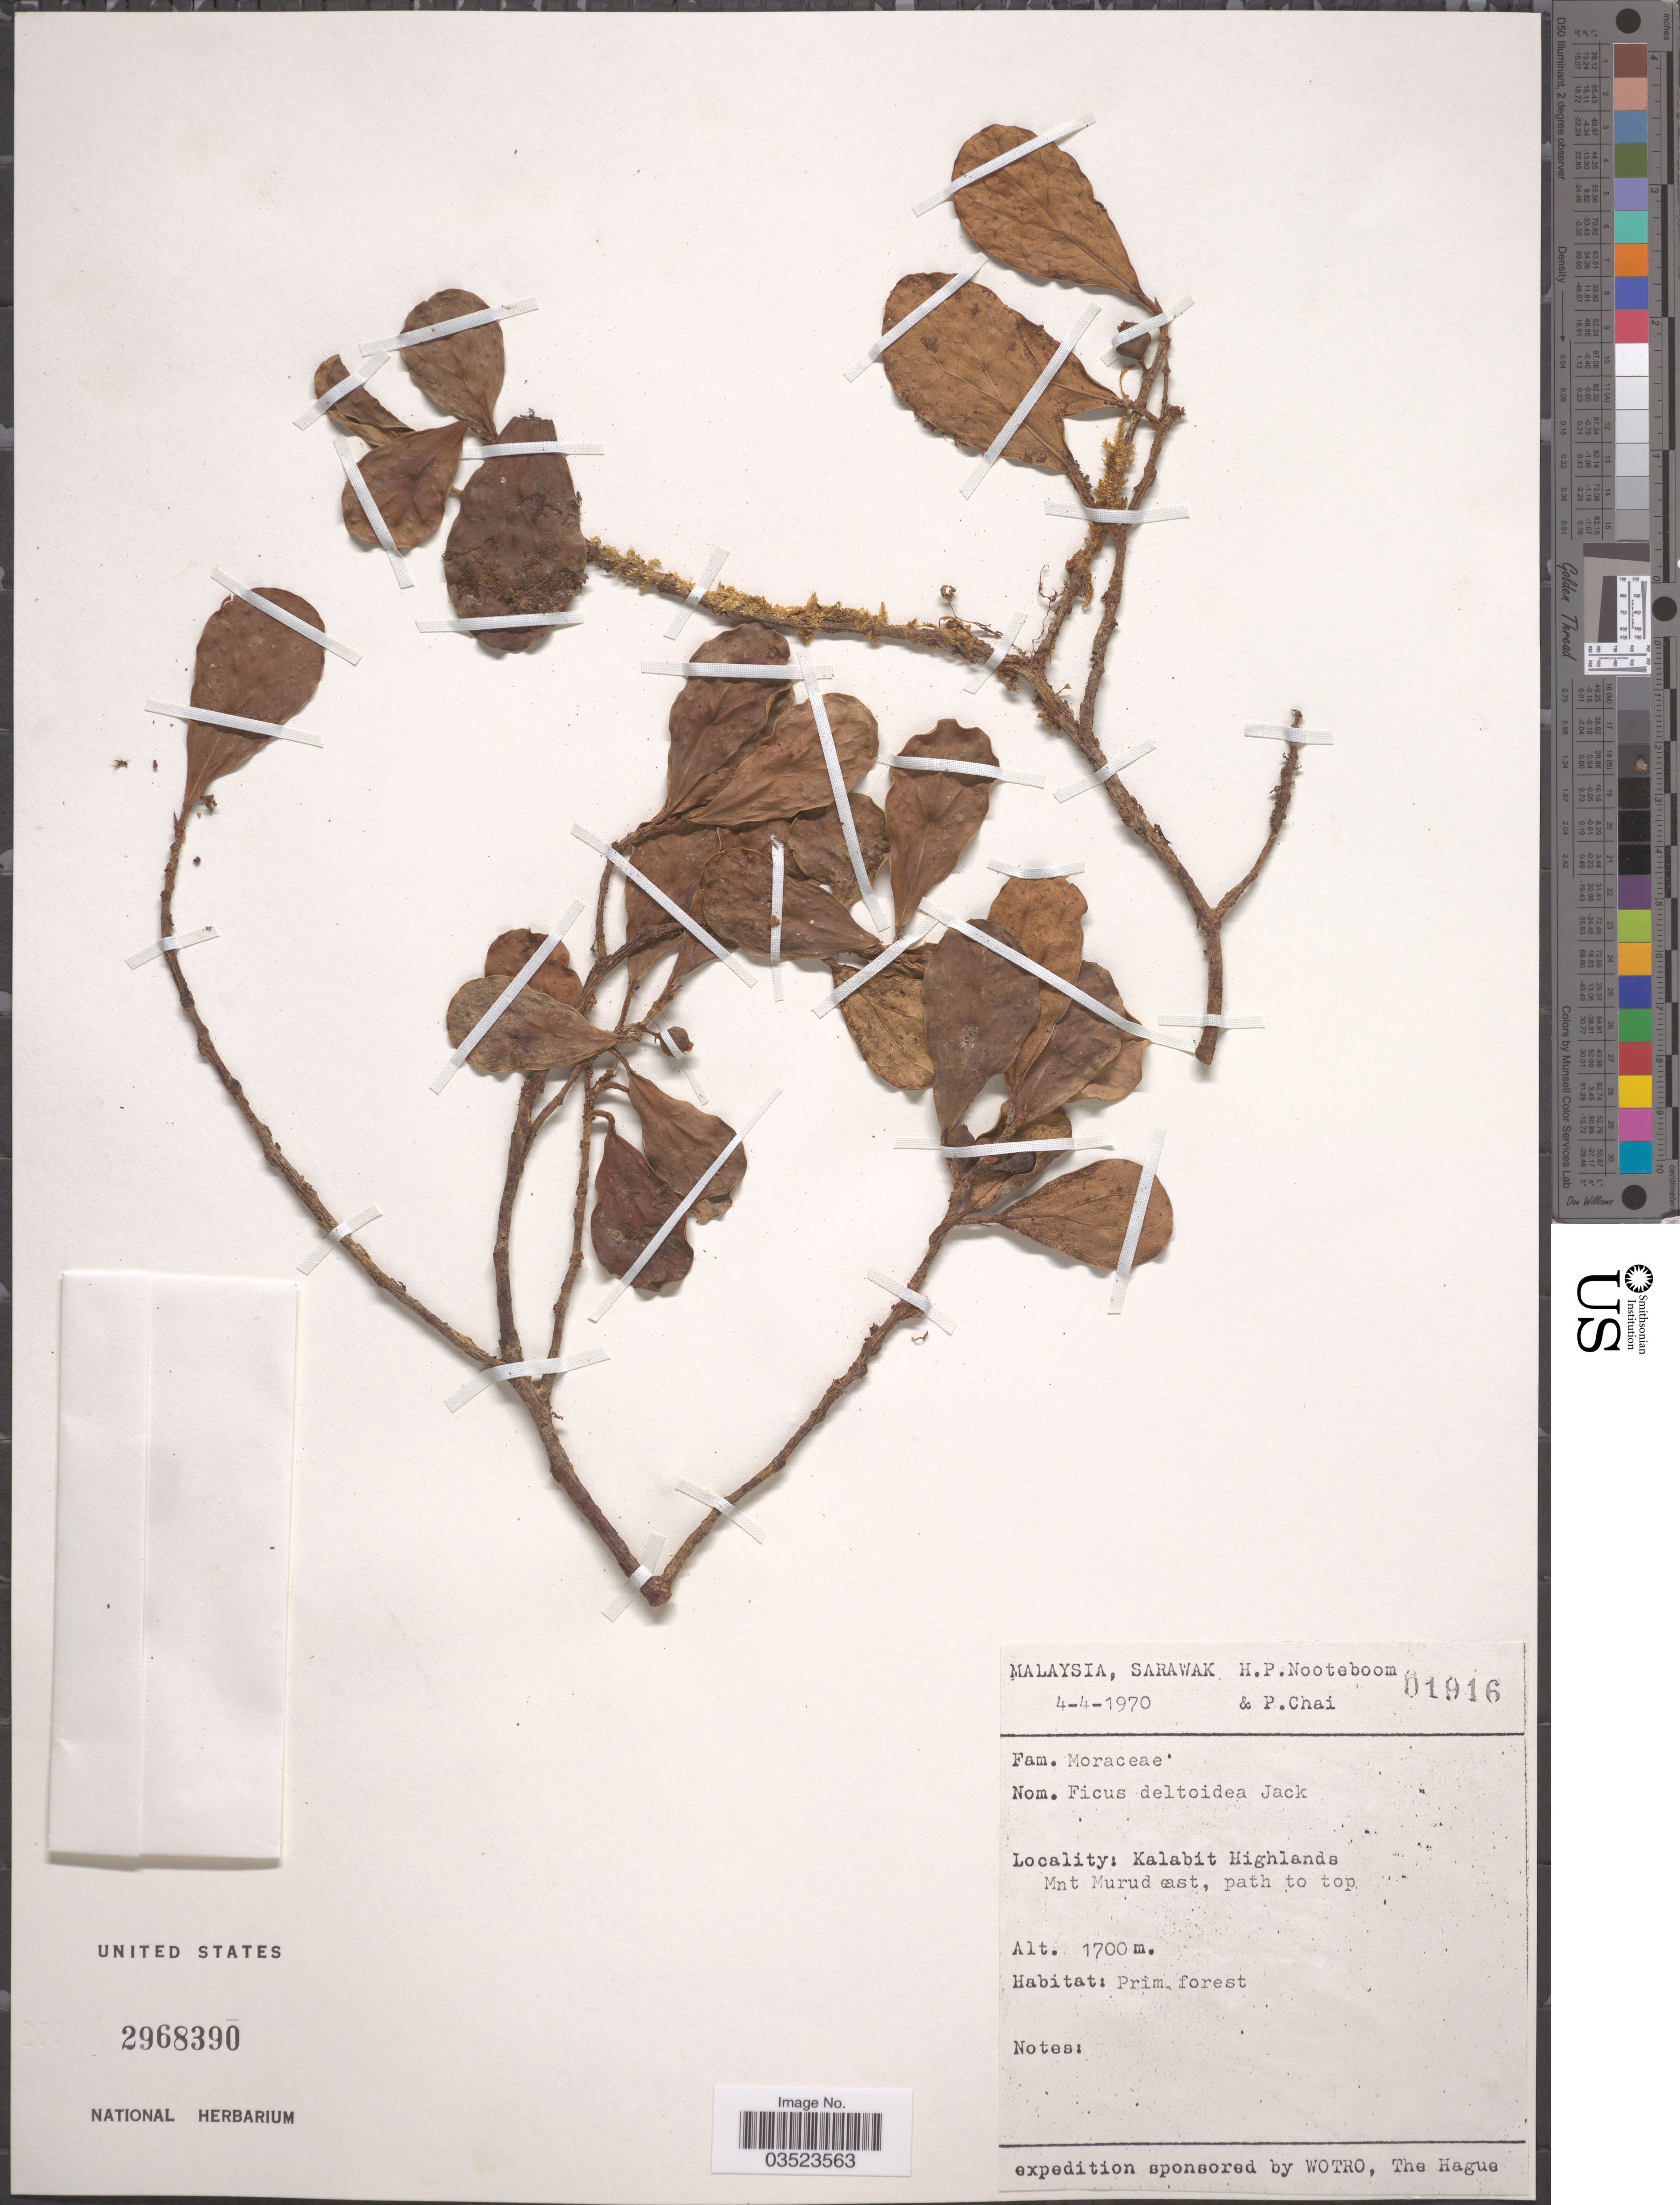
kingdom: Plantae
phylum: Tracheophyta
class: Magnoliopsida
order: Rosales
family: Moraceae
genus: Ficus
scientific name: Ficus deltoidea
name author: Jack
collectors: H. P. Nooteboom & P. Chai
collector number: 01916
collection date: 1970-04-04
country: Malaysia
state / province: Sarawak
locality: Kalabit Highlands. Mnt Murud east, path to top.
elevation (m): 1700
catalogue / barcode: US 2968390